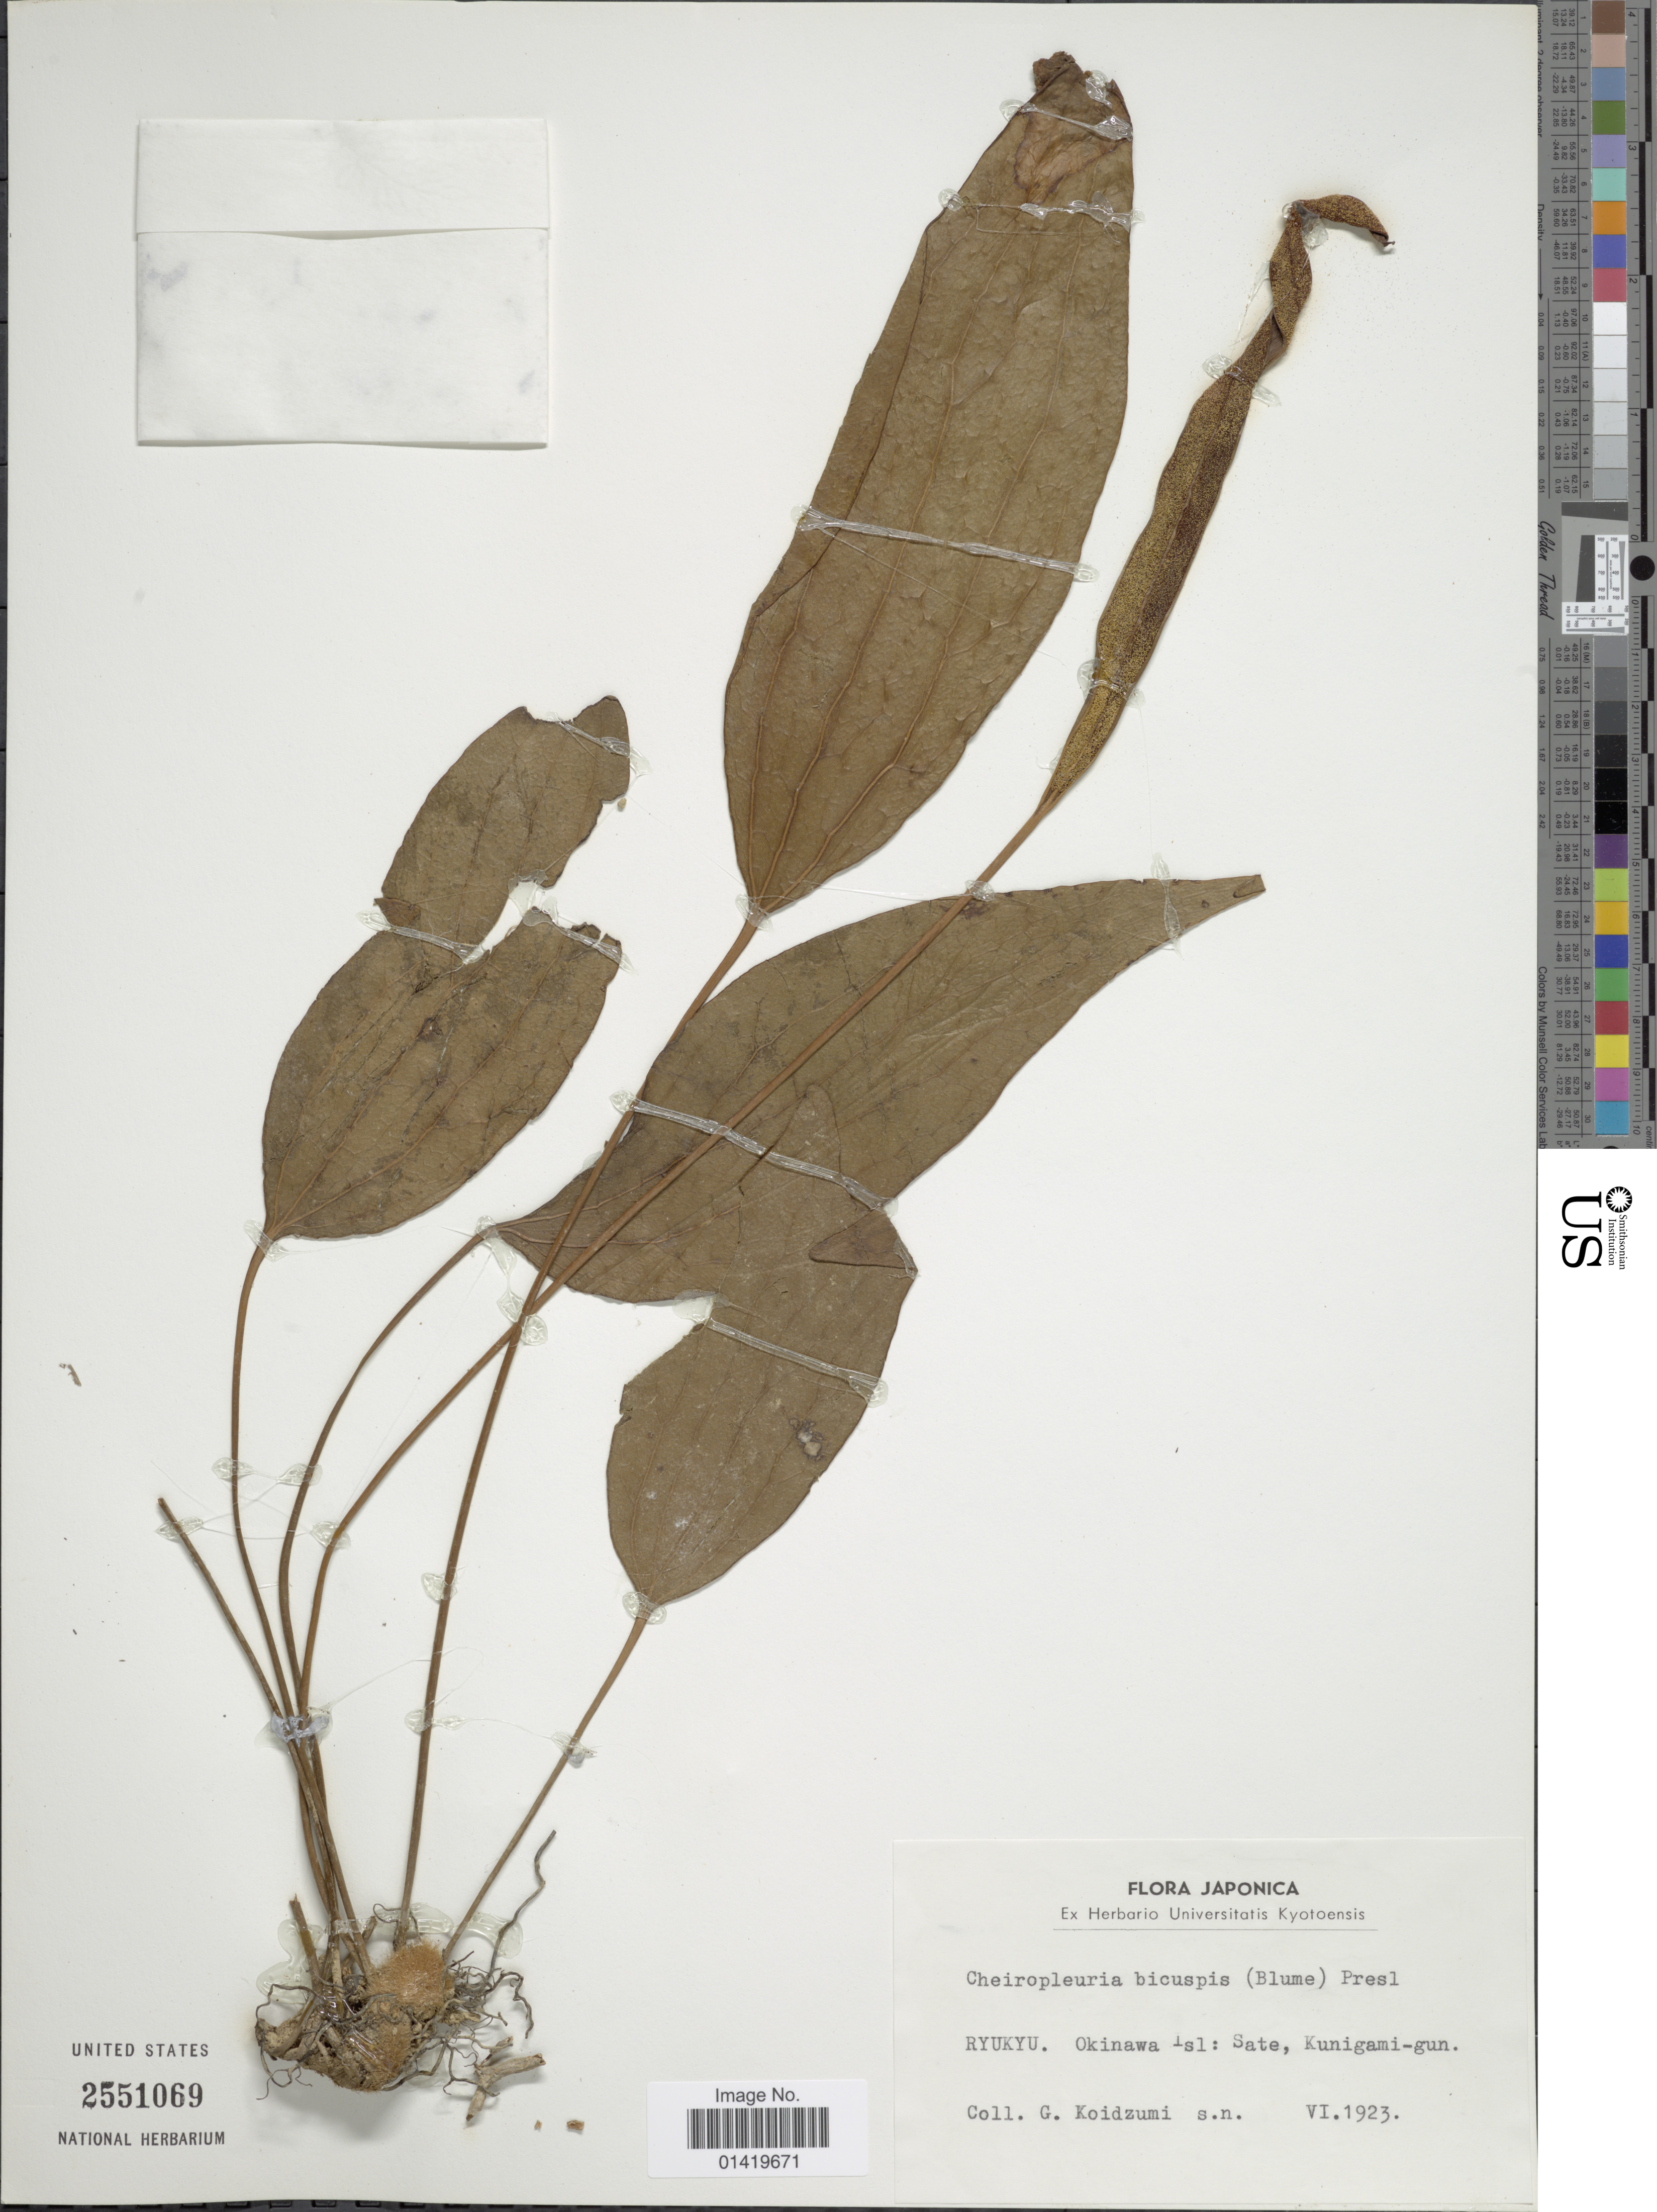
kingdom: Plantae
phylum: Tracheophyta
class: Polypodiopsida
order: Gleicheniales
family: Dipteridaceae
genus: Cheiropleuria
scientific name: Cheiropleuria bicuspis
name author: (Blume) C. Presl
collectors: G. Koidzumi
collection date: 1923-06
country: Japan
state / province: Okinawa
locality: Ryukyu. Okinawa Isl: Sate Kunigami-gun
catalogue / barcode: US 2551069